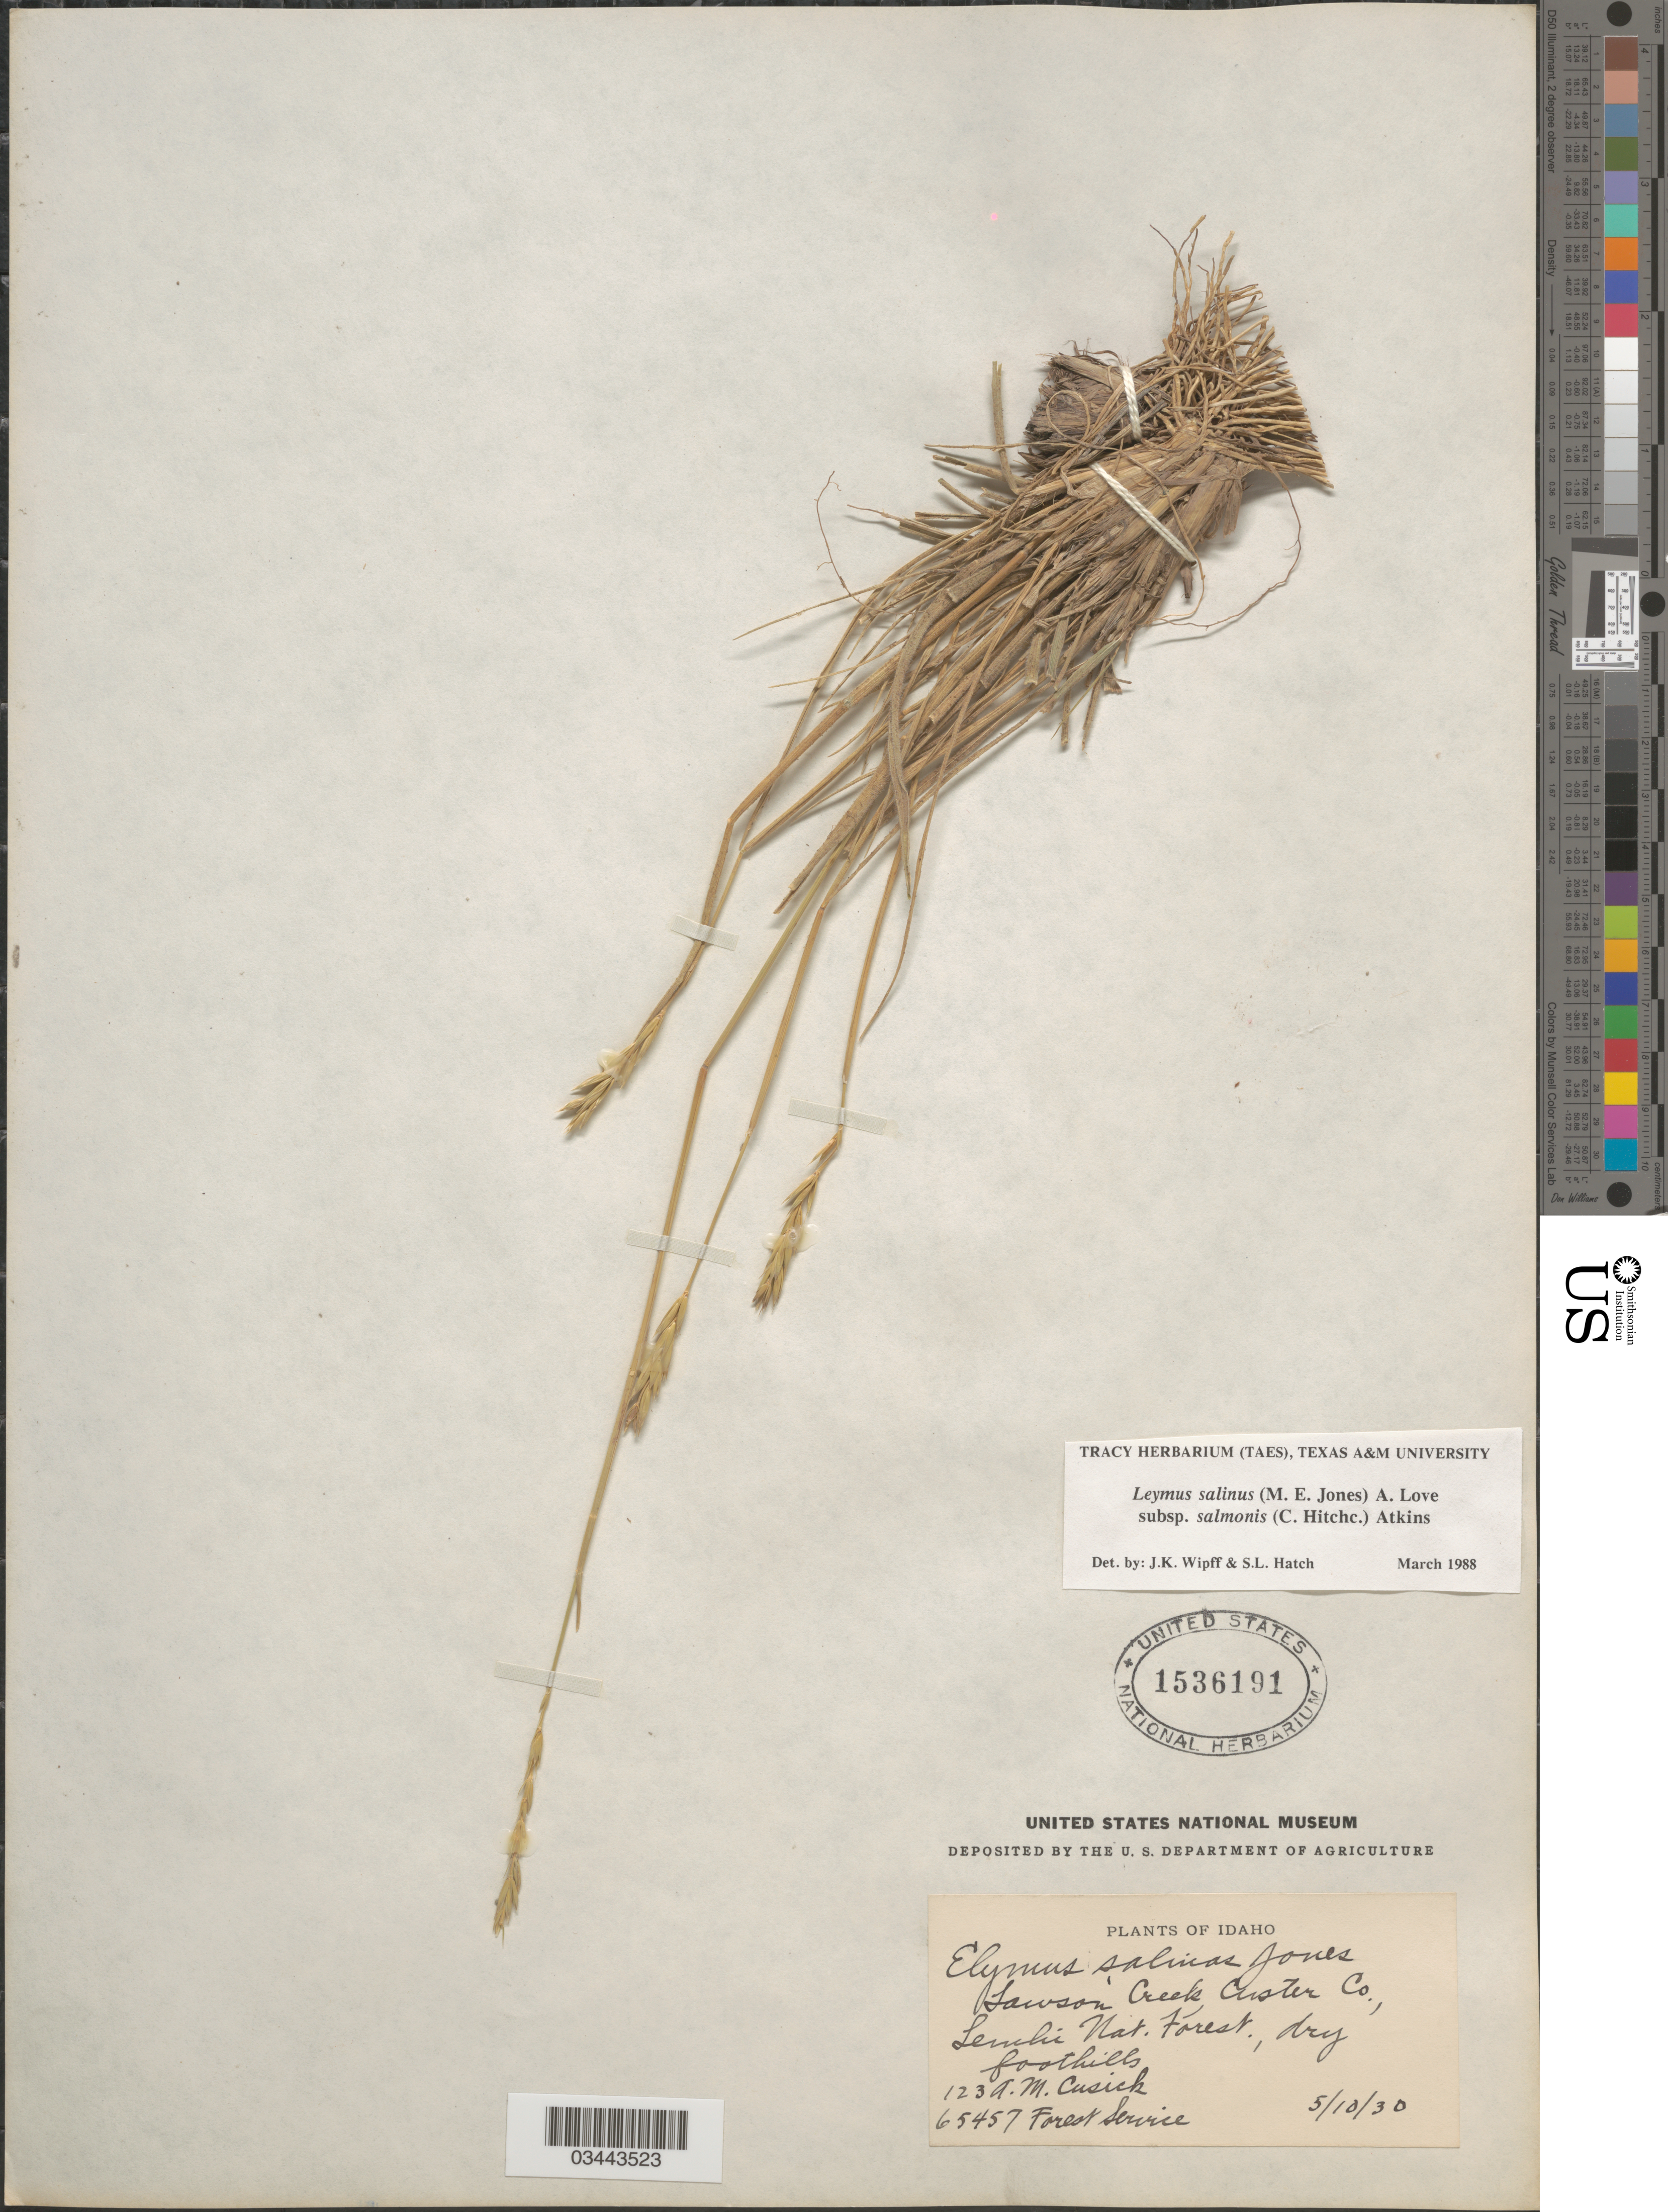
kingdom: Plantae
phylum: Tracheophyta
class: Liliopsida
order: Poales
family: Poaceae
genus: Leymus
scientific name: Leymus salina subsp. salmonis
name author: (C.L. Hitchc.) R.J. Atkins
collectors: A. Cusick & Forest Service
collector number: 123/65457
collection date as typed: Transcribed d/m/y: 10/5/30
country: United States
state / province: Idaho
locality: Lawson Creek, Custer Co., Lemhi Nat. Forest.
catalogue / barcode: US 1536191